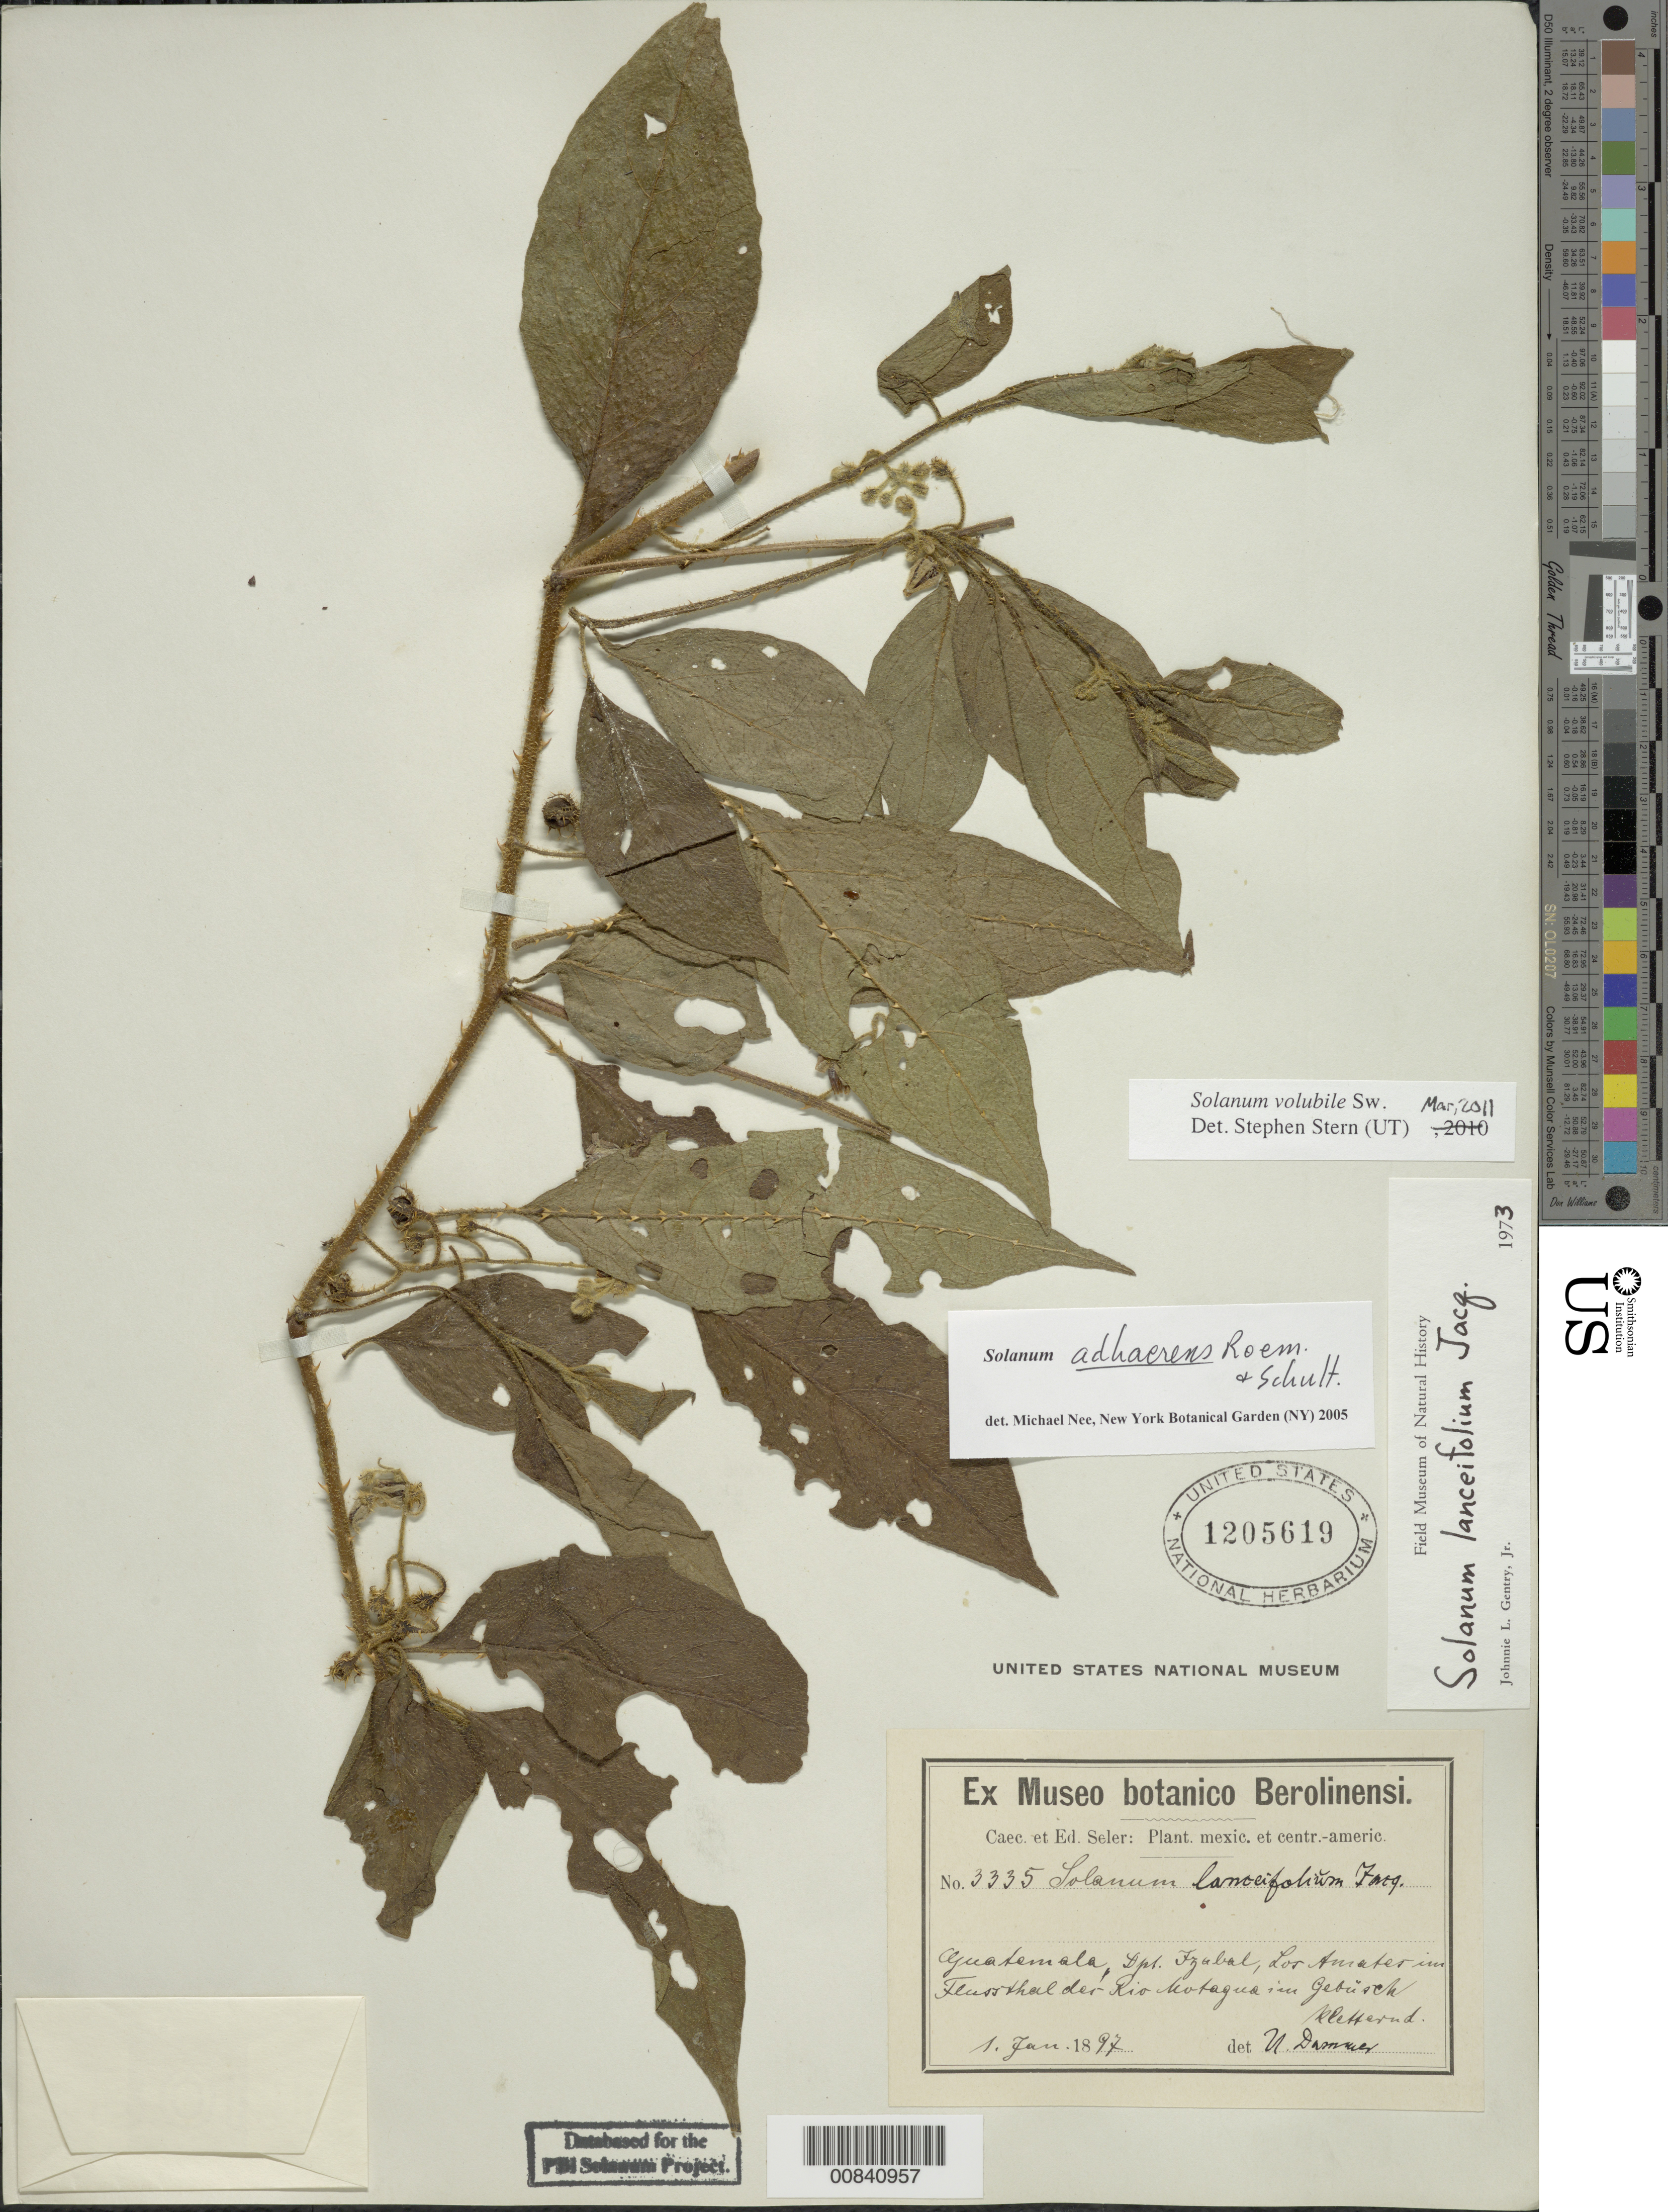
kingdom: Plantae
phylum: Tracheophyta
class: Magnoliopsida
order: Solanales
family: Solanaceae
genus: Solanum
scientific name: Solanum adhaerens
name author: Roem. & Schult.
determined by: Nee, Michael H.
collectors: E. Seler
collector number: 3335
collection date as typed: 1 Jan 1897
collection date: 1897-01-01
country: Guatemala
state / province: Izabal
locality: Los Amater. Rio Hoteagua.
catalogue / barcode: US 1205619